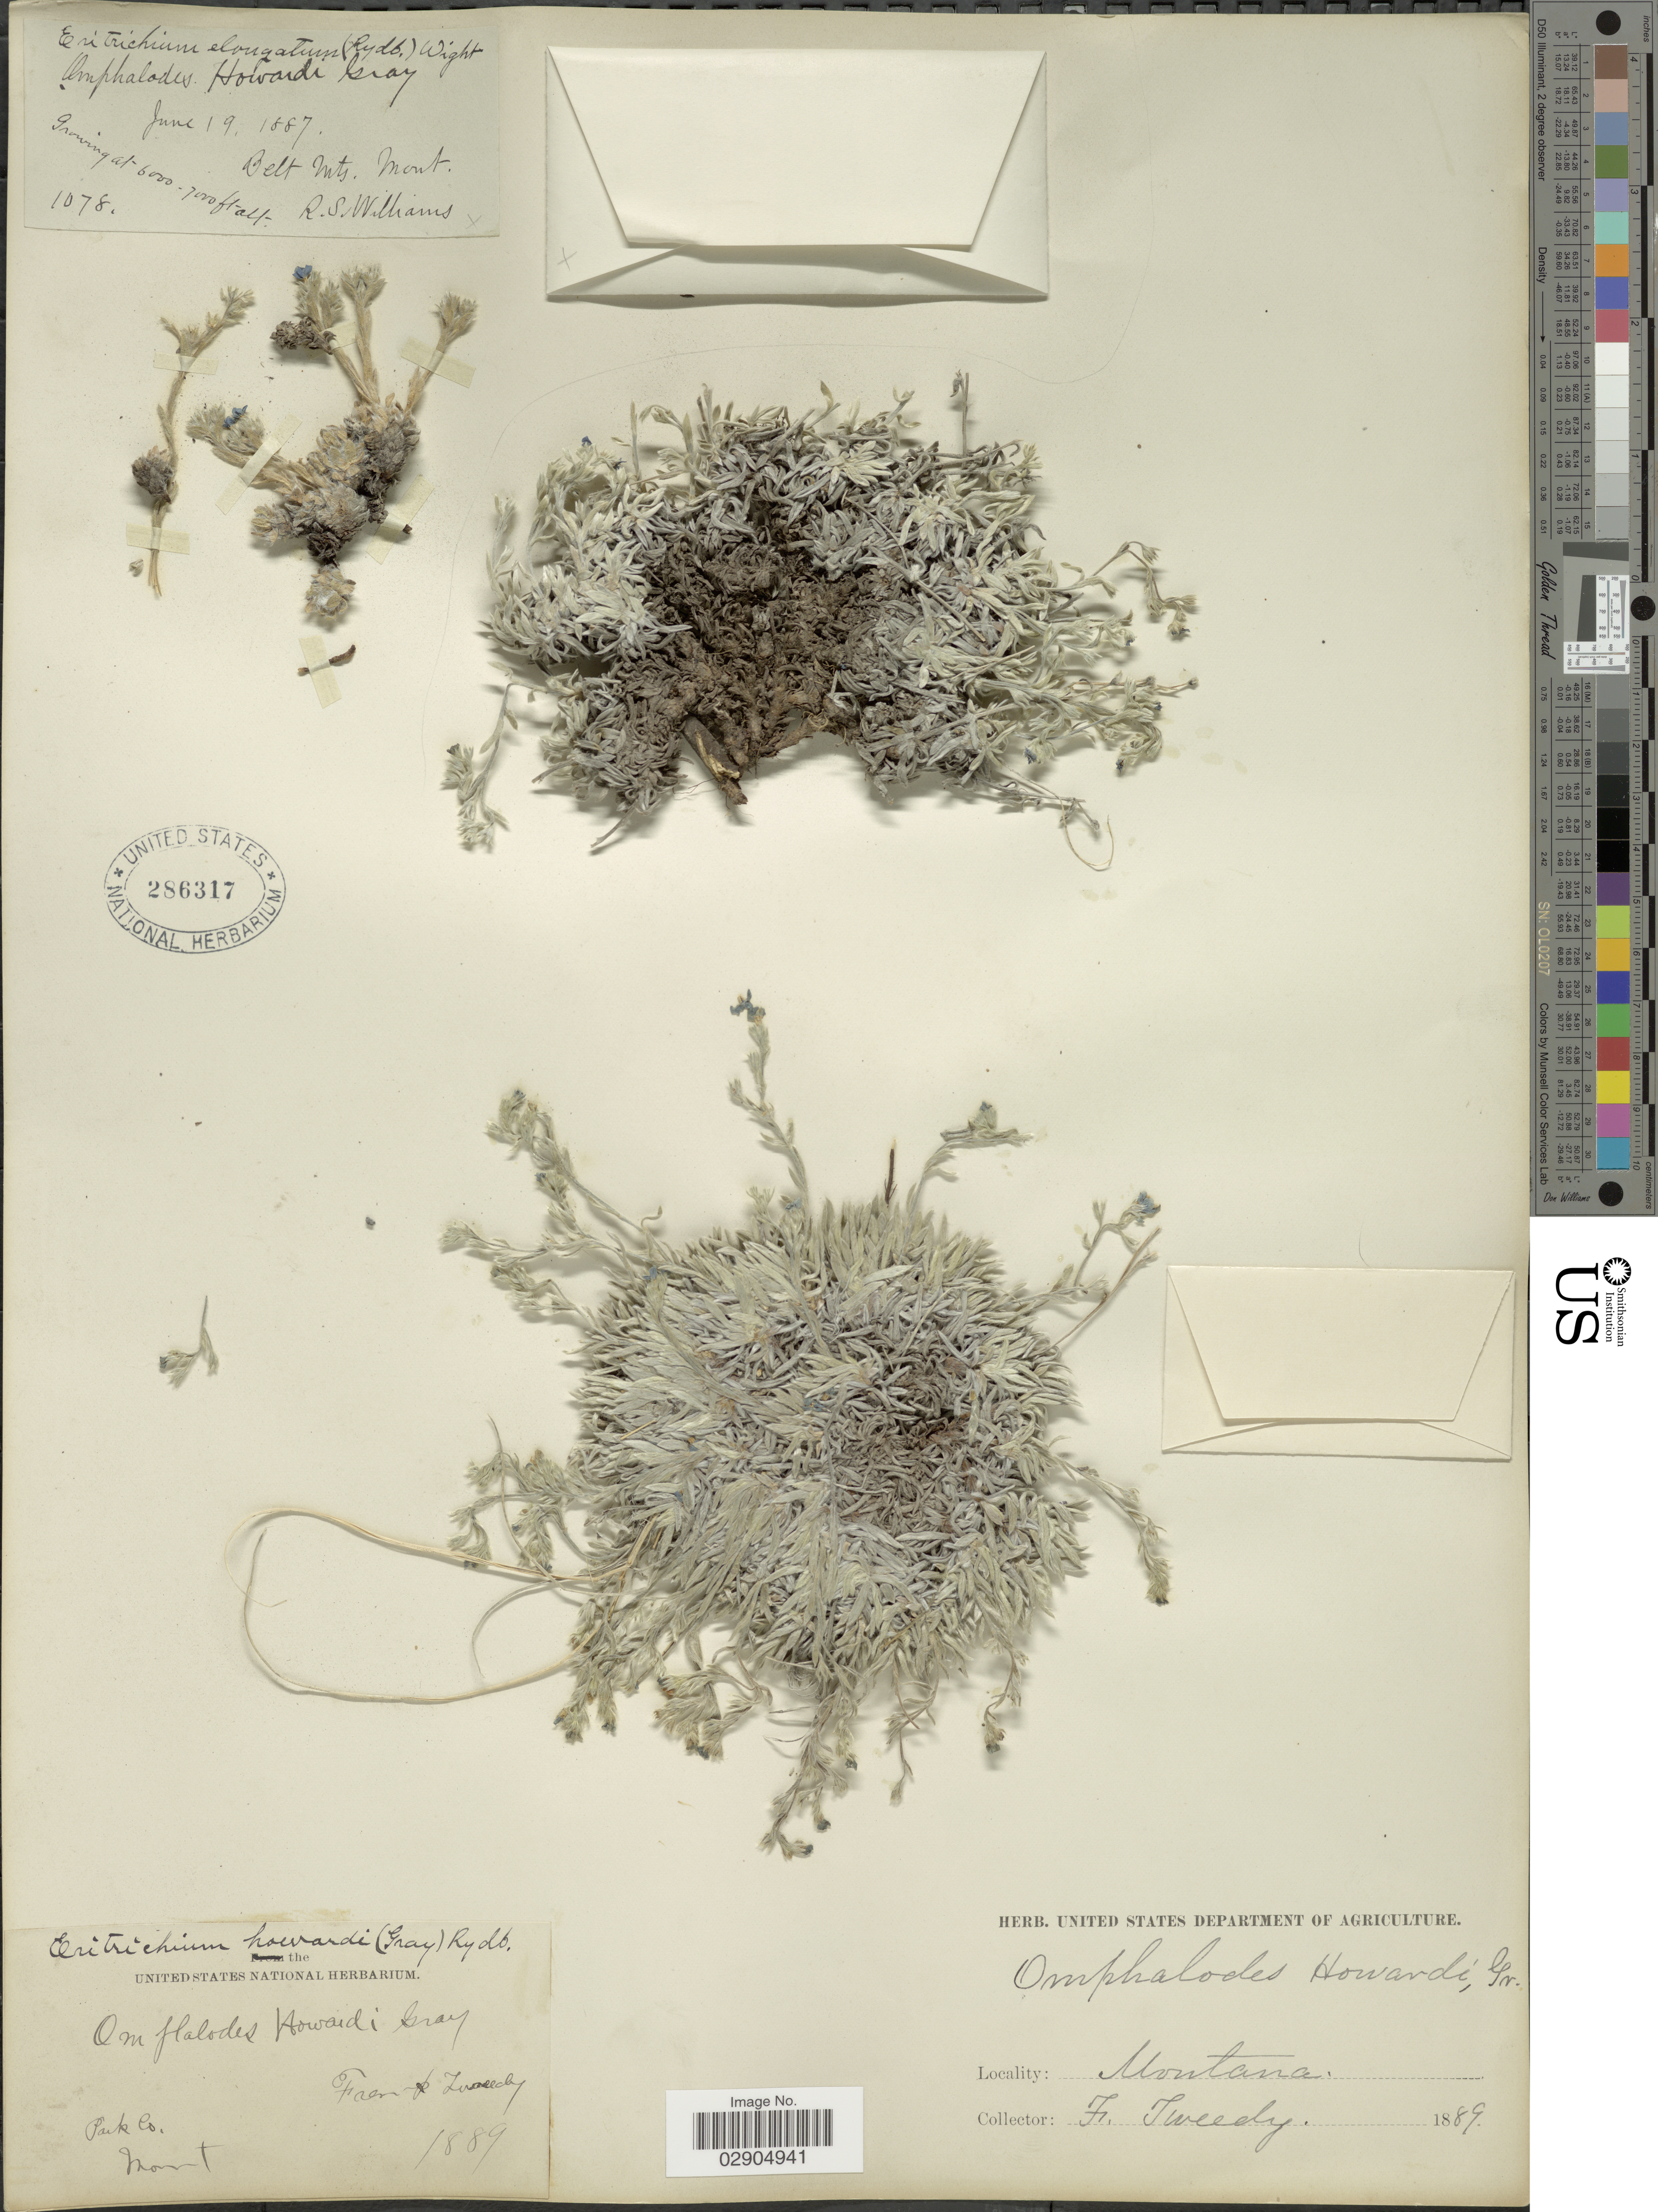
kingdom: Plantae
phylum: Tracheophyta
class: Magnoliopsida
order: Boraginales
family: Boraginaceae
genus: Eritrichium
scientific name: Eritrichium howardii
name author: (A. Gray) Rydb.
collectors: F. Tweedy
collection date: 1889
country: United States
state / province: Montana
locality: Park Co.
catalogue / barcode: US 286317